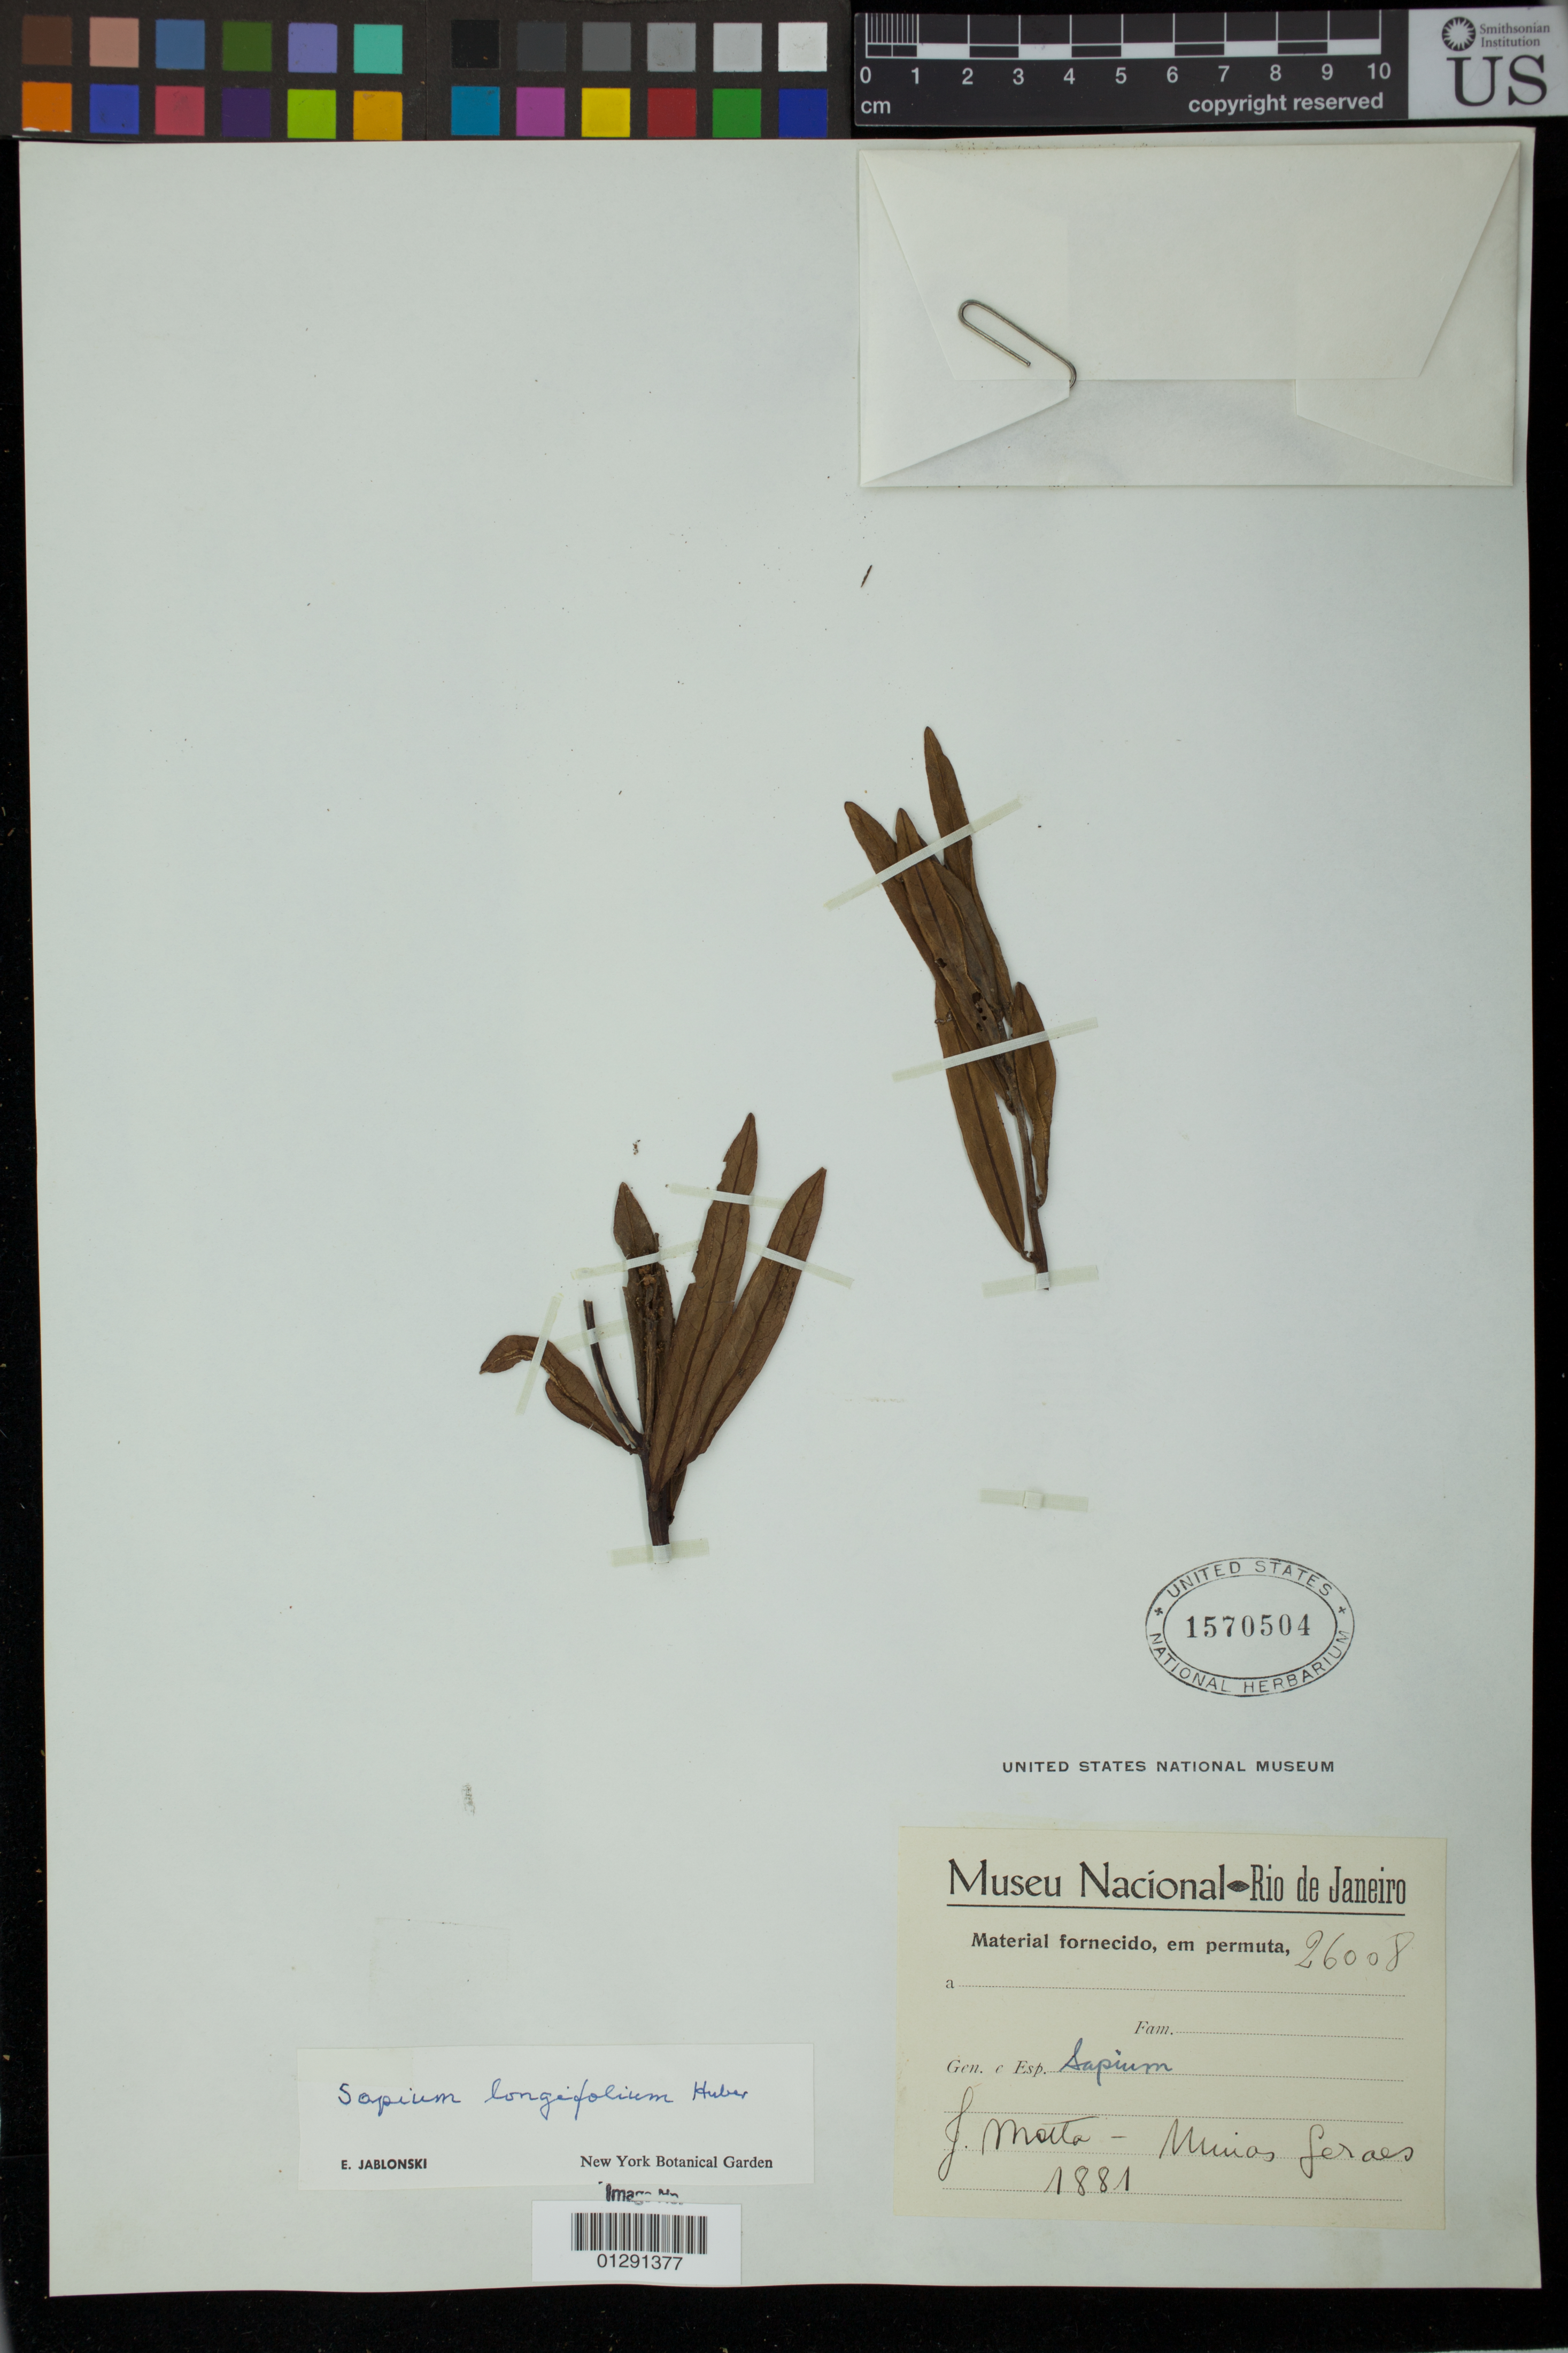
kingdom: Plantae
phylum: Tracheophyta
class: Magnoliopsida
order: Malpighiales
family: Euphorbiaceae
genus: Sapium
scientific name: Sapium haematospermum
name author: Müll. Arg.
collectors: G. Matta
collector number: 26008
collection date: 1881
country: Brazil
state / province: Minas Gerais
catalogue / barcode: US 1570504